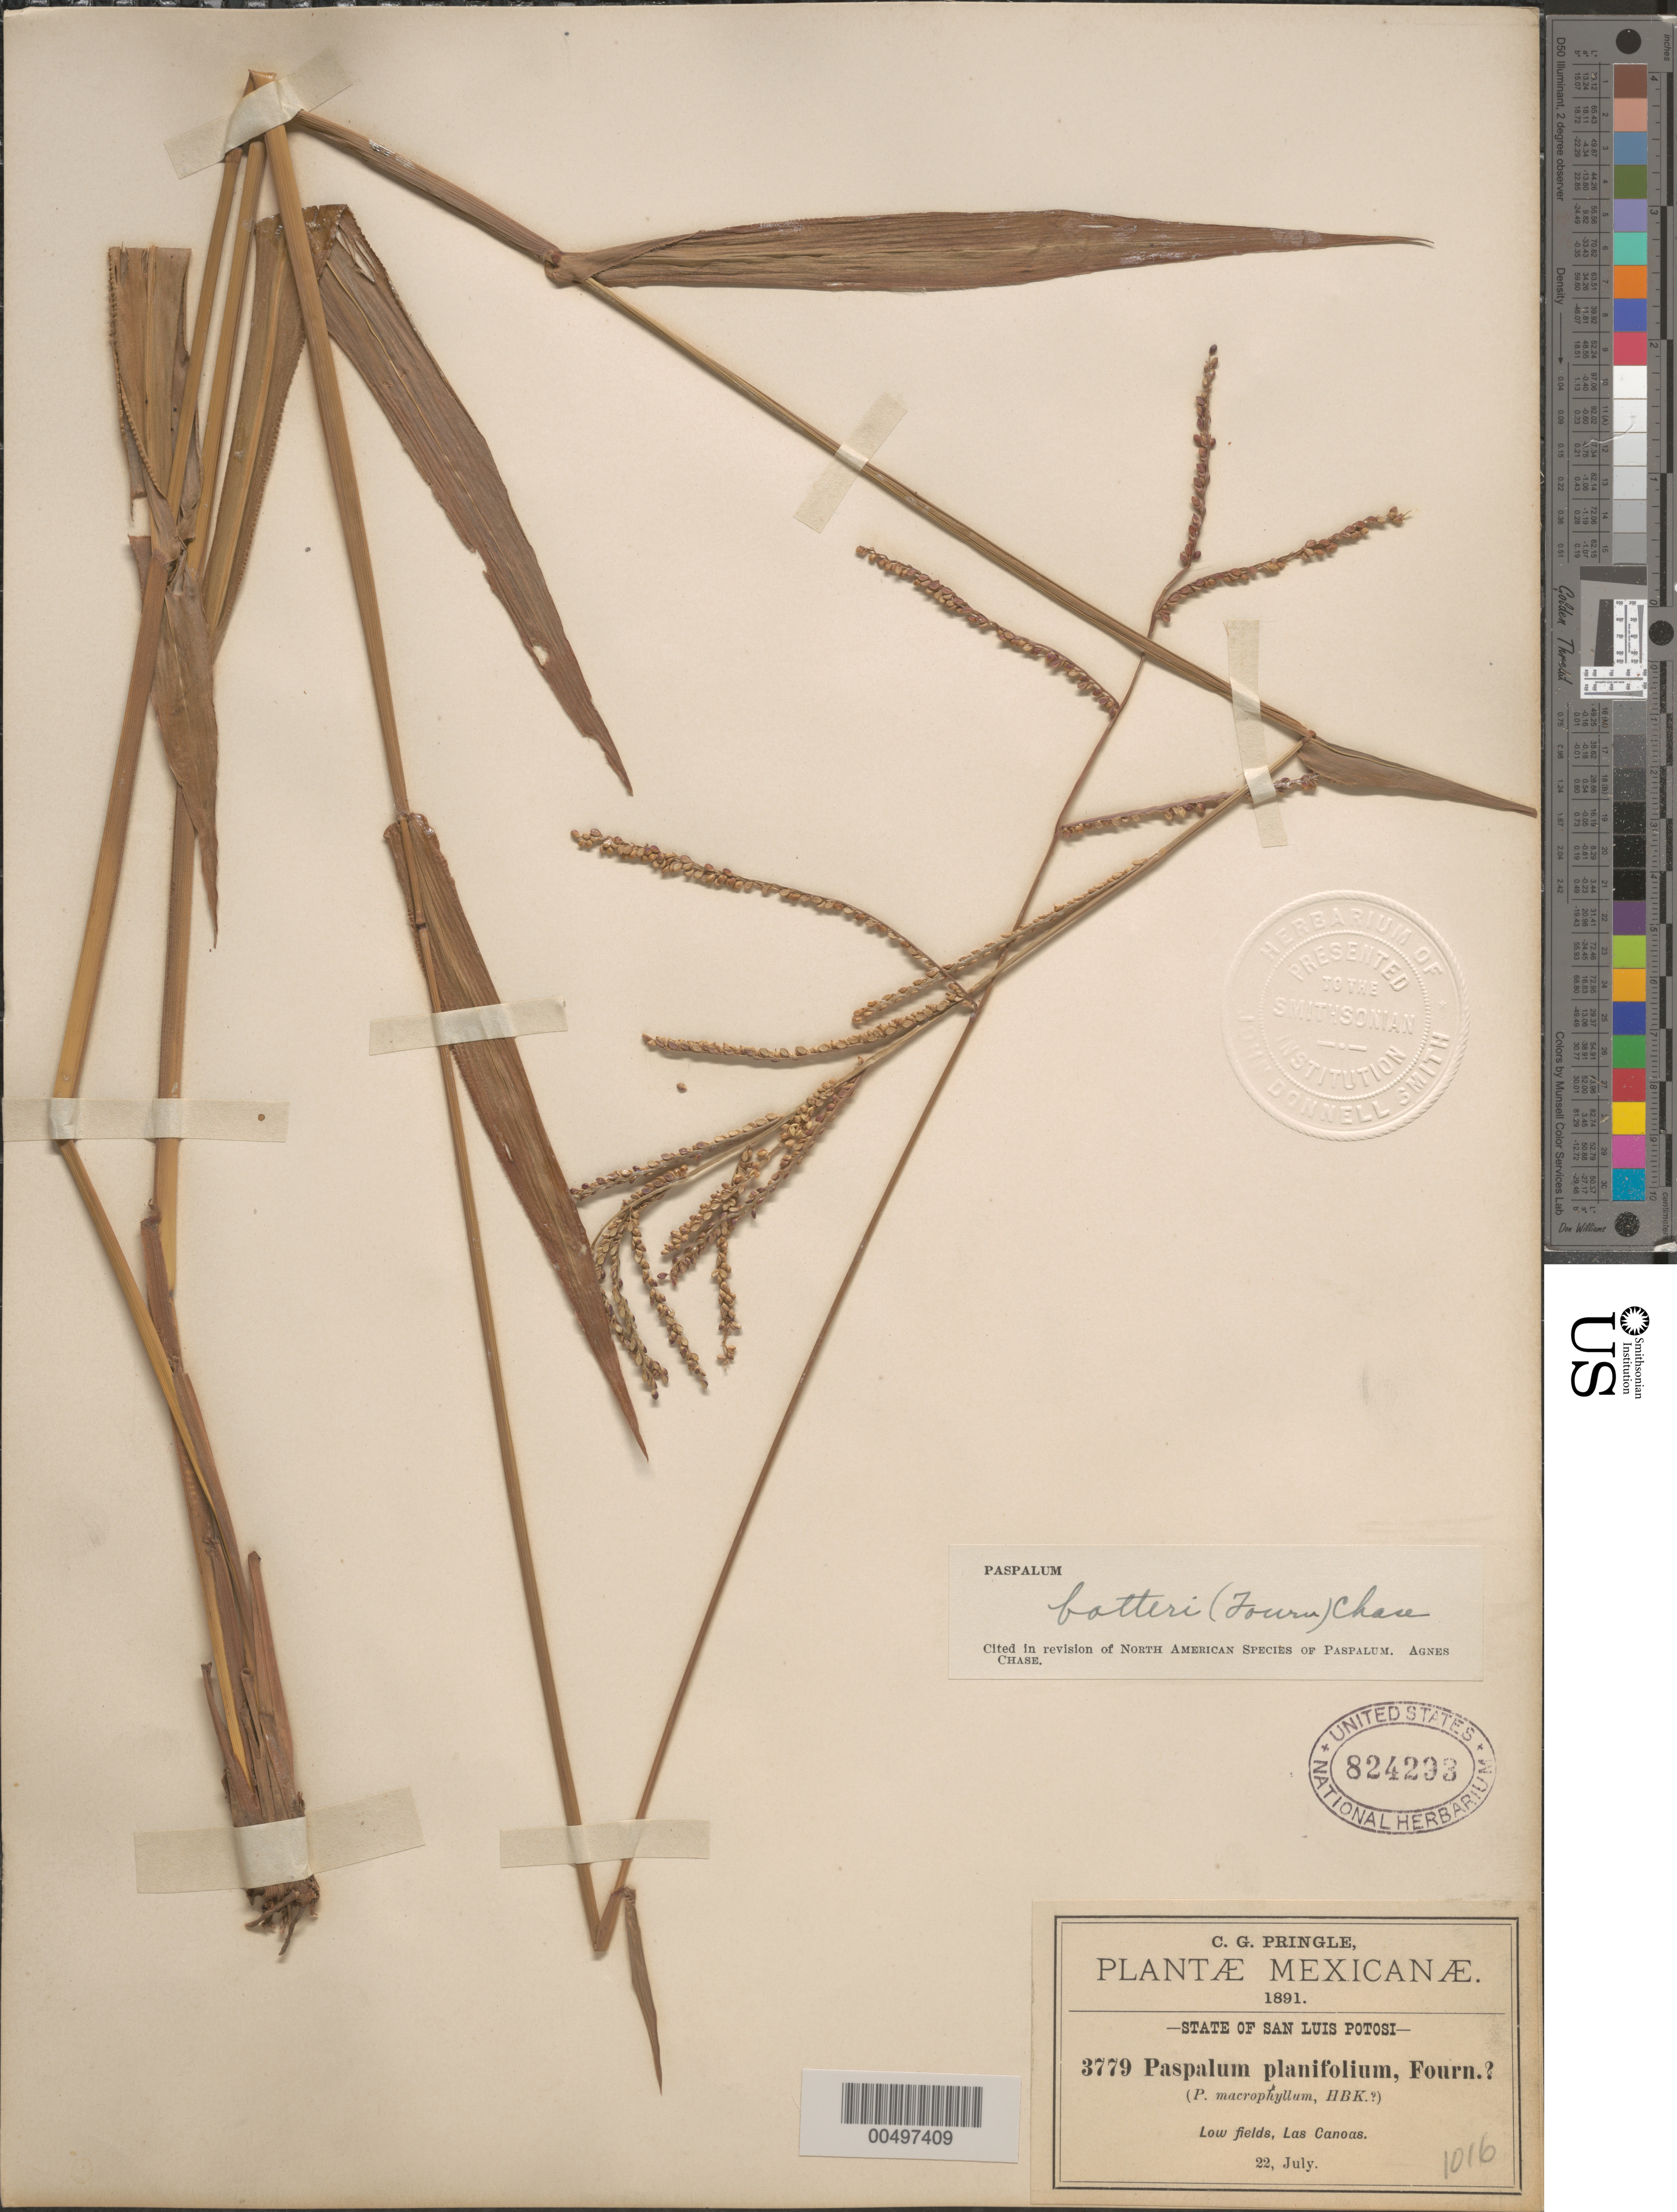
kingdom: Plantae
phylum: Tracheophyta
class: Liliopsida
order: Poales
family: Poaceae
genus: Paspalum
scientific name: Paspalum botteri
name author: (E. Fourn.) Chase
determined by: Chase, [M.] Agnes, (US)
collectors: C. G. Pringle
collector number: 3779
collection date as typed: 22 Jul 1891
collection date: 1891-07-22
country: Mexico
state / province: San Luis Potosi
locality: Las Canoas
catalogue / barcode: US 824293